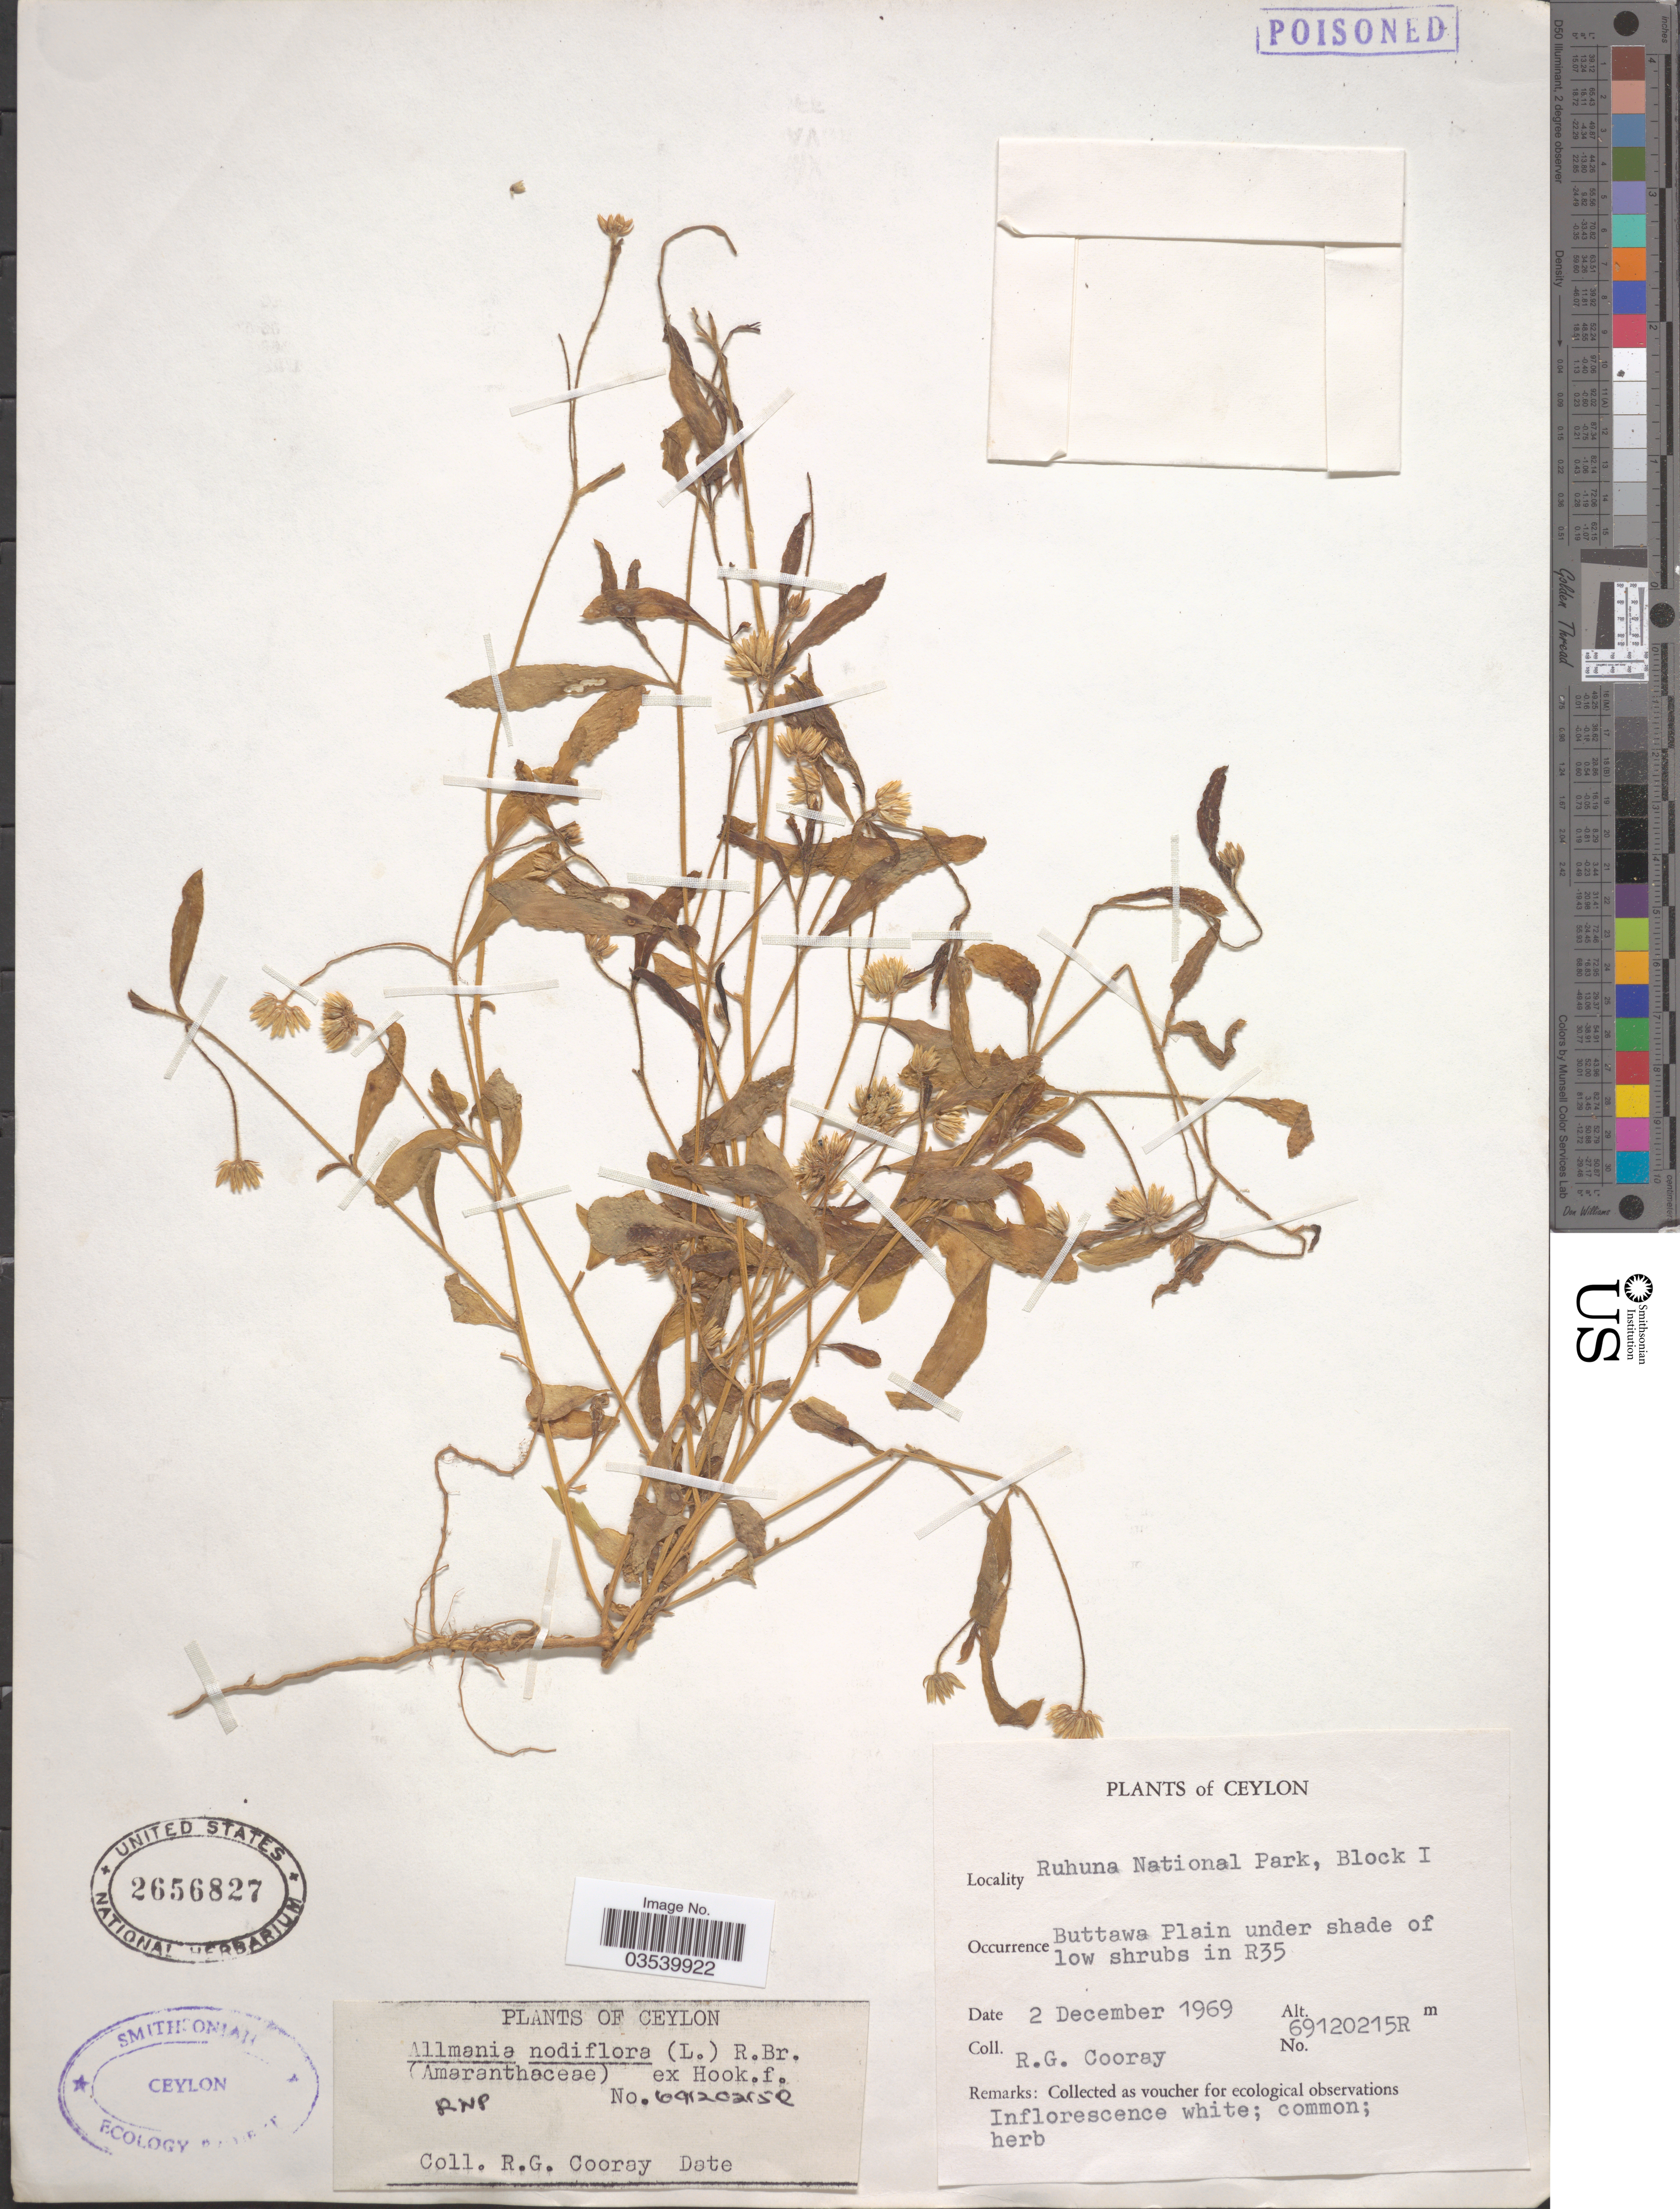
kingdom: Plantae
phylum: Tracheophyta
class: Magnoliopsida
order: Caryophyllales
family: Amaranthaceae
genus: Allmania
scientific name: Allmania nodiflora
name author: (L.) R. Br. ex Wight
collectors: R. Cooray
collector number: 69120215R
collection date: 1969-12-02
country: Sri Lanka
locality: Ceylon. Ruhuna National Park, Block I. Buttawa Plain under shade of low shrubs in R35.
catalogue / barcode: US 2656827